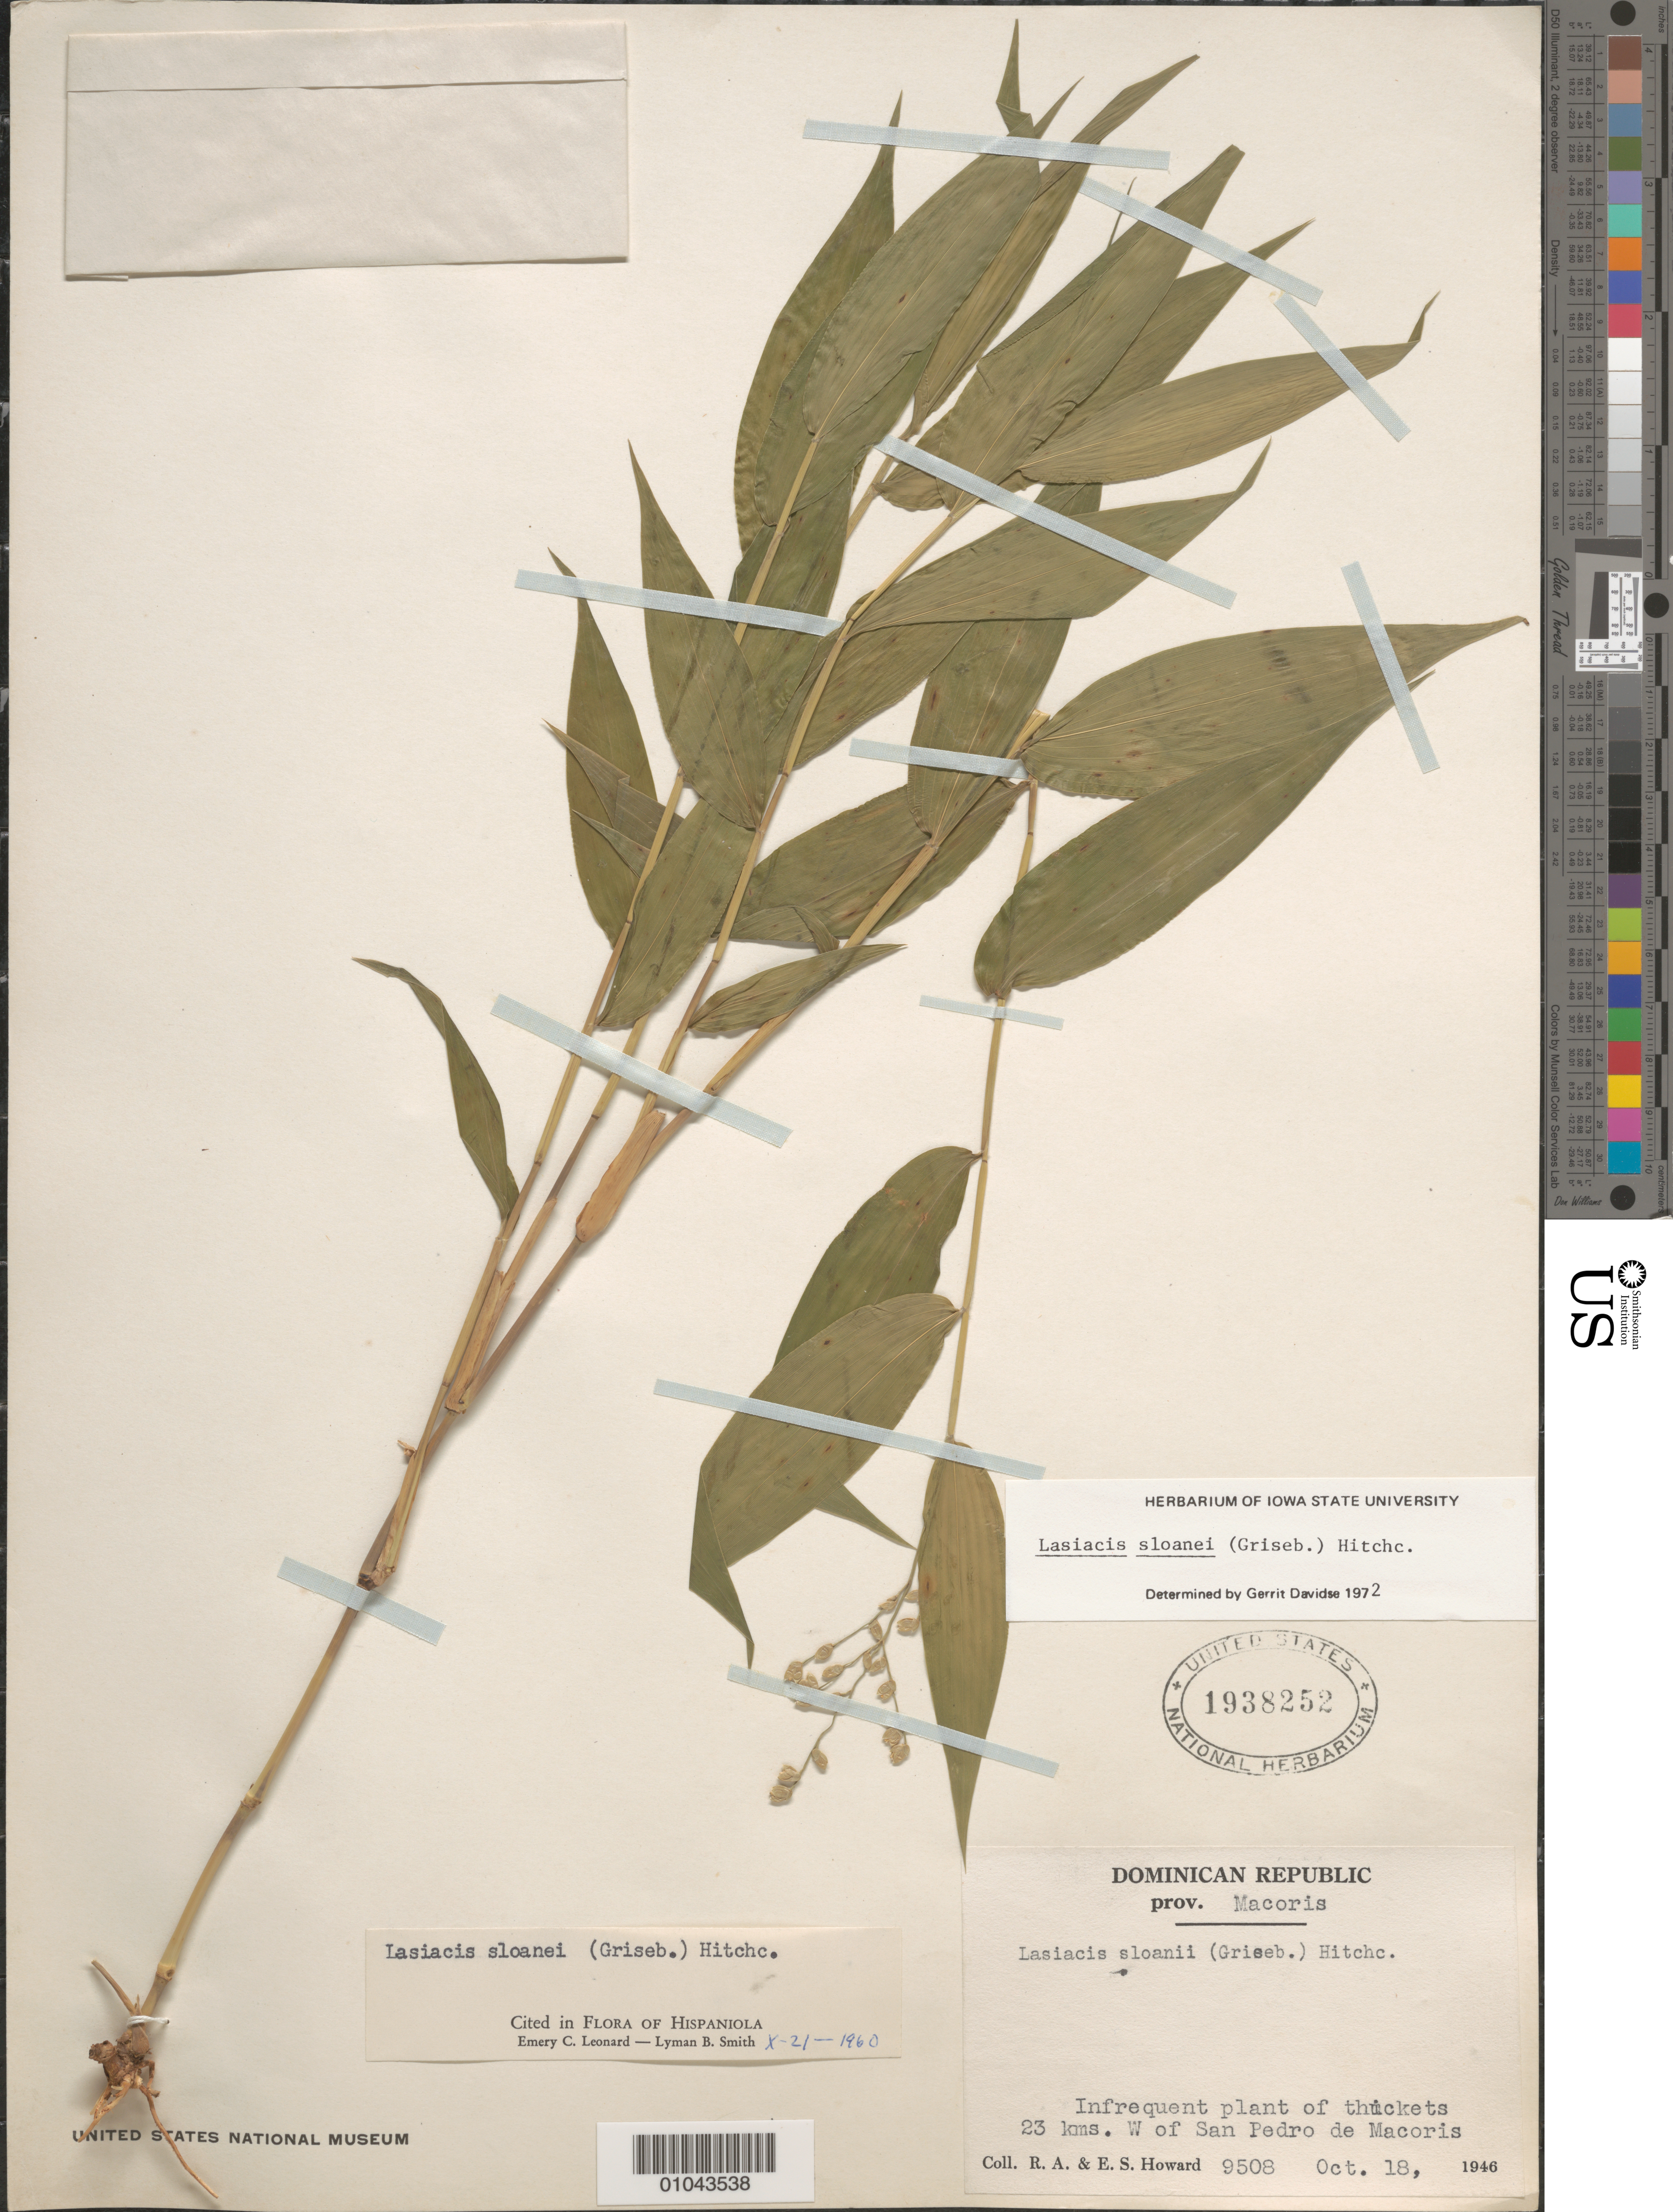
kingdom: Plantae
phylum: Tracheophyta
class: Liliopsida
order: Poales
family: Poaceae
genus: Lasiacis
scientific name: Lasiacis sloanei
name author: (Griseb.) Hitchc.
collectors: E. S. Howard & R. A. Howard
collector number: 9508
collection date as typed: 18 Oct 1946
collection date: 1946-10-18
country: Dominican Republic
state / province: San Pedro de Macorís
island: Hispaniola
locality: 23 km. W of San Pedro de Macoris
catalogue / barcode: US 1938252